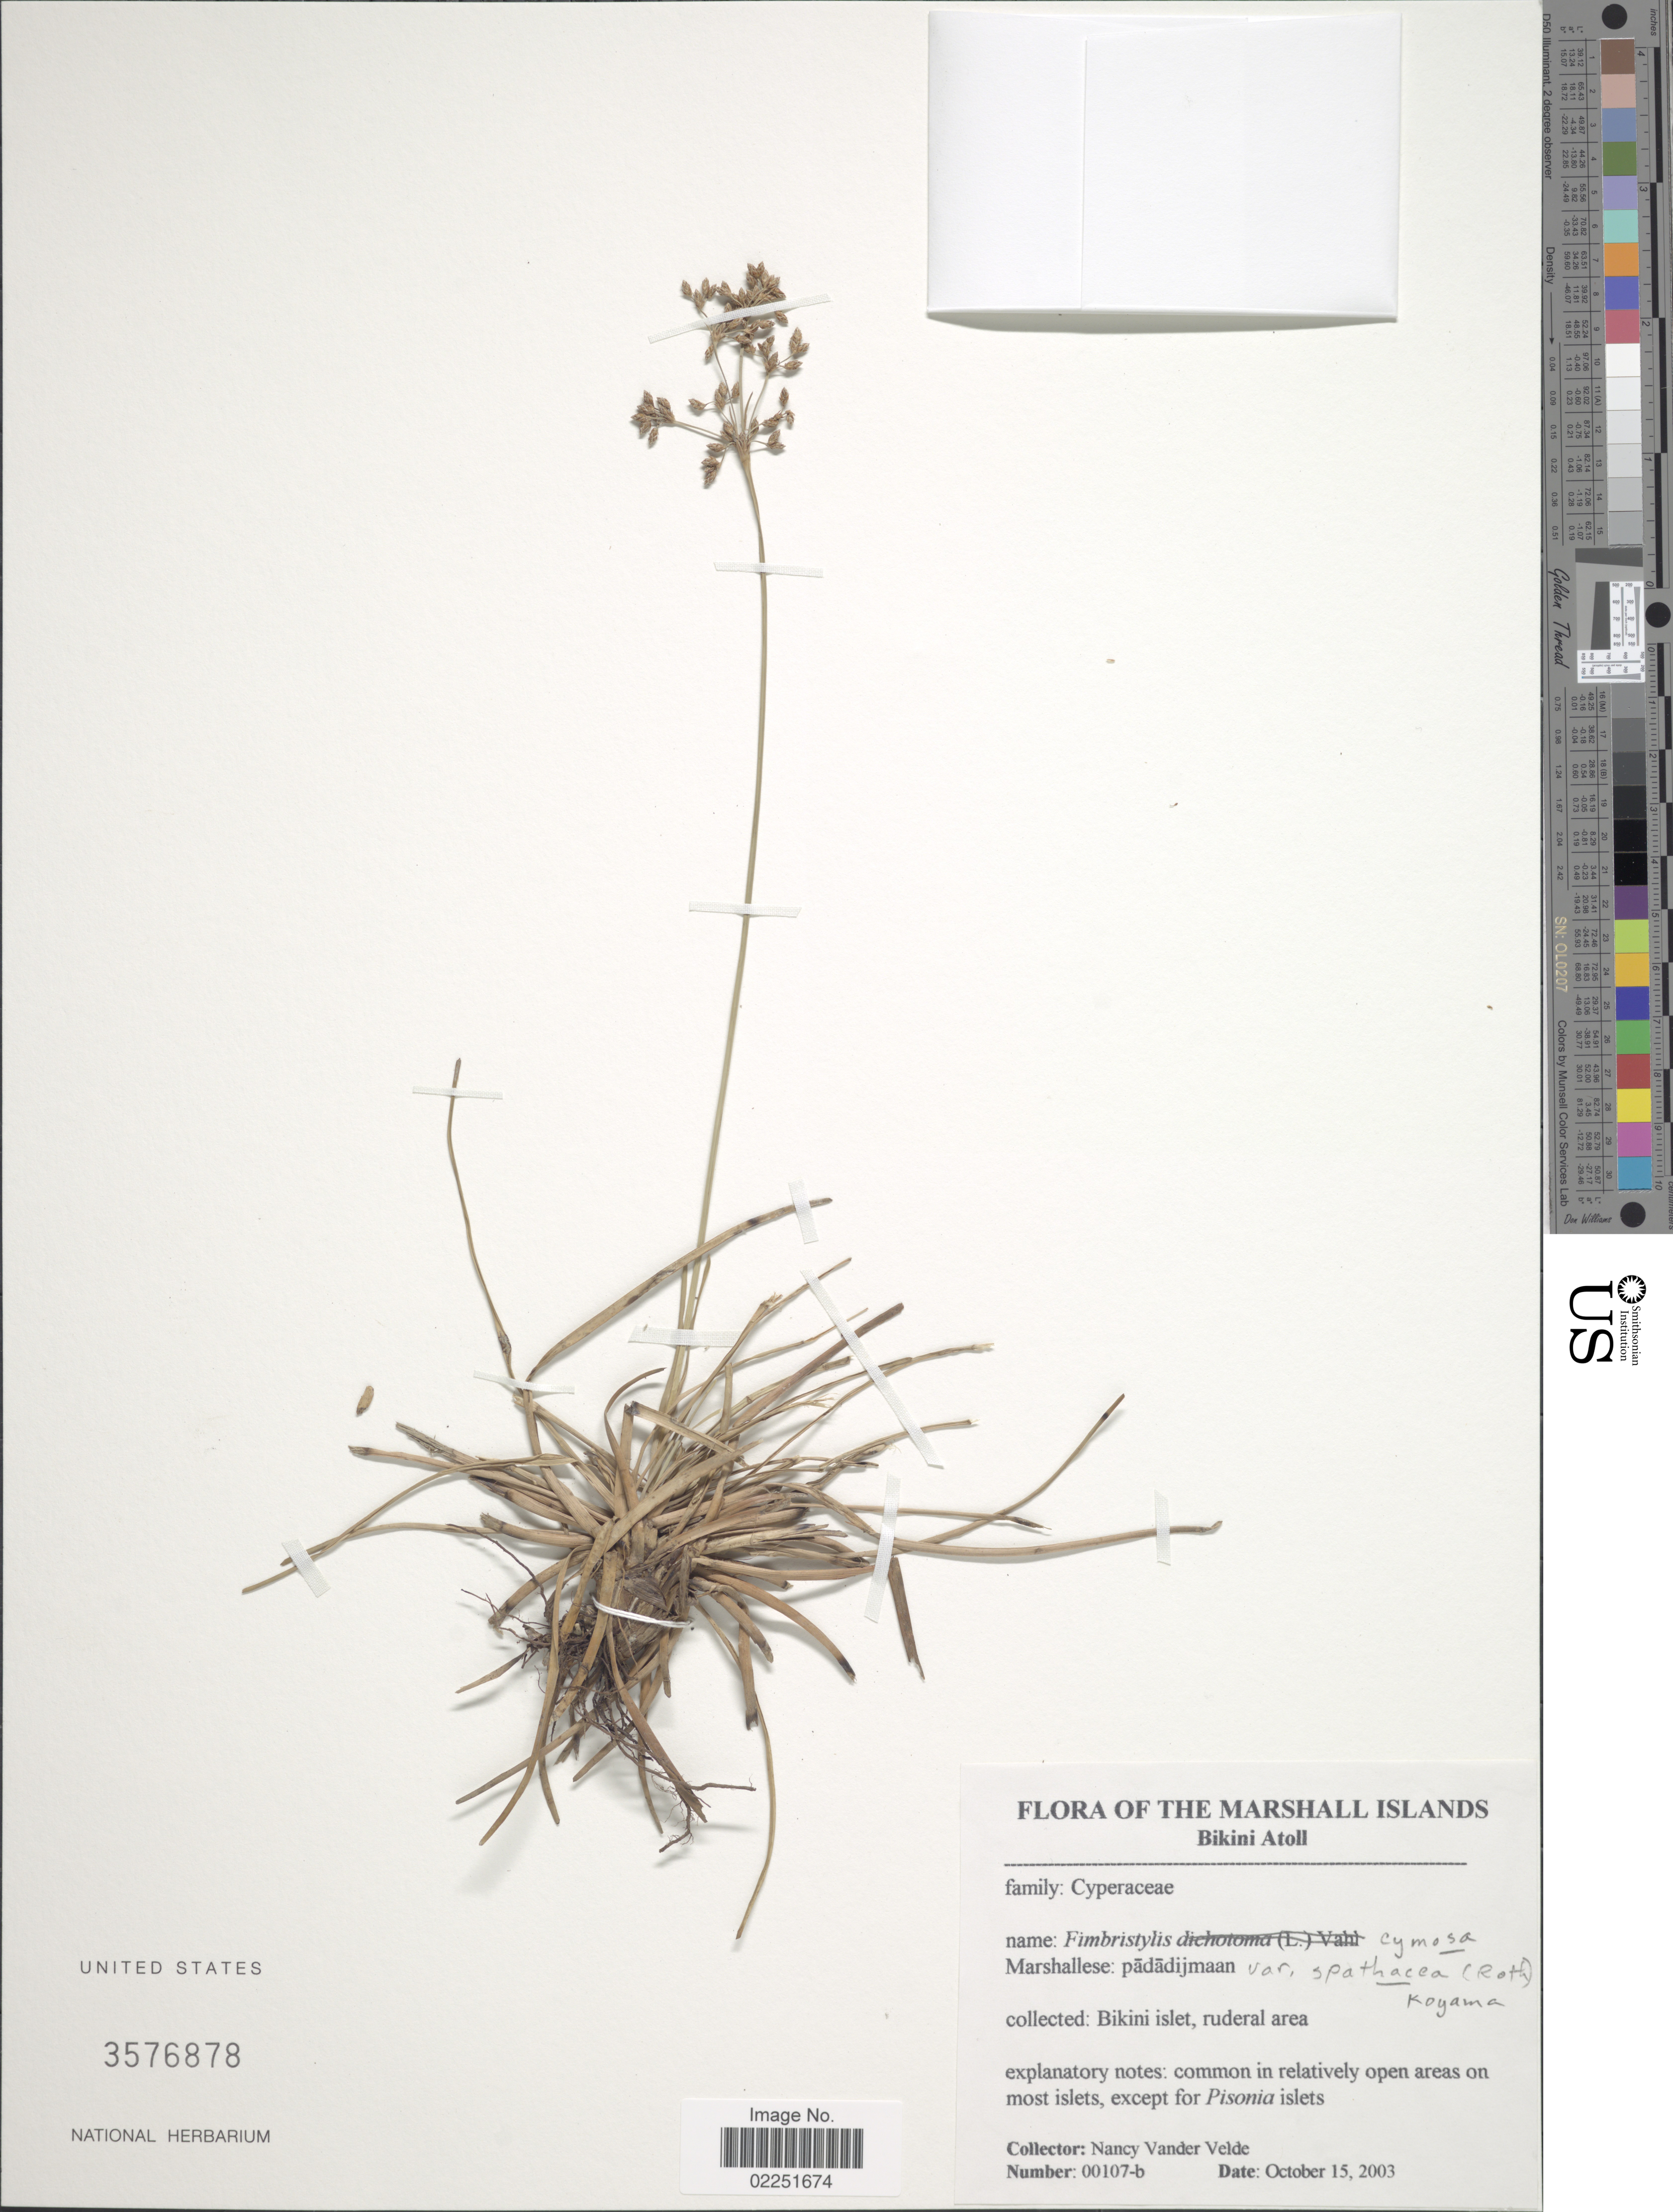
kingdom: Plantae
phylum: Tracheophyta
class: Liliopsida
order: Poales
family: Cyperaceae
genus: Fimbristylis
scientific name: Fimbristylis cymosa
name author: R. Br.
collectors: N. Vander Velde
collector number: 00107-B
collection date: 2003-10-15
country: Marshall Islands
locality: Bikini Atoll, Bikini islet, ruderal area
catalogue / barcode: US 3576878